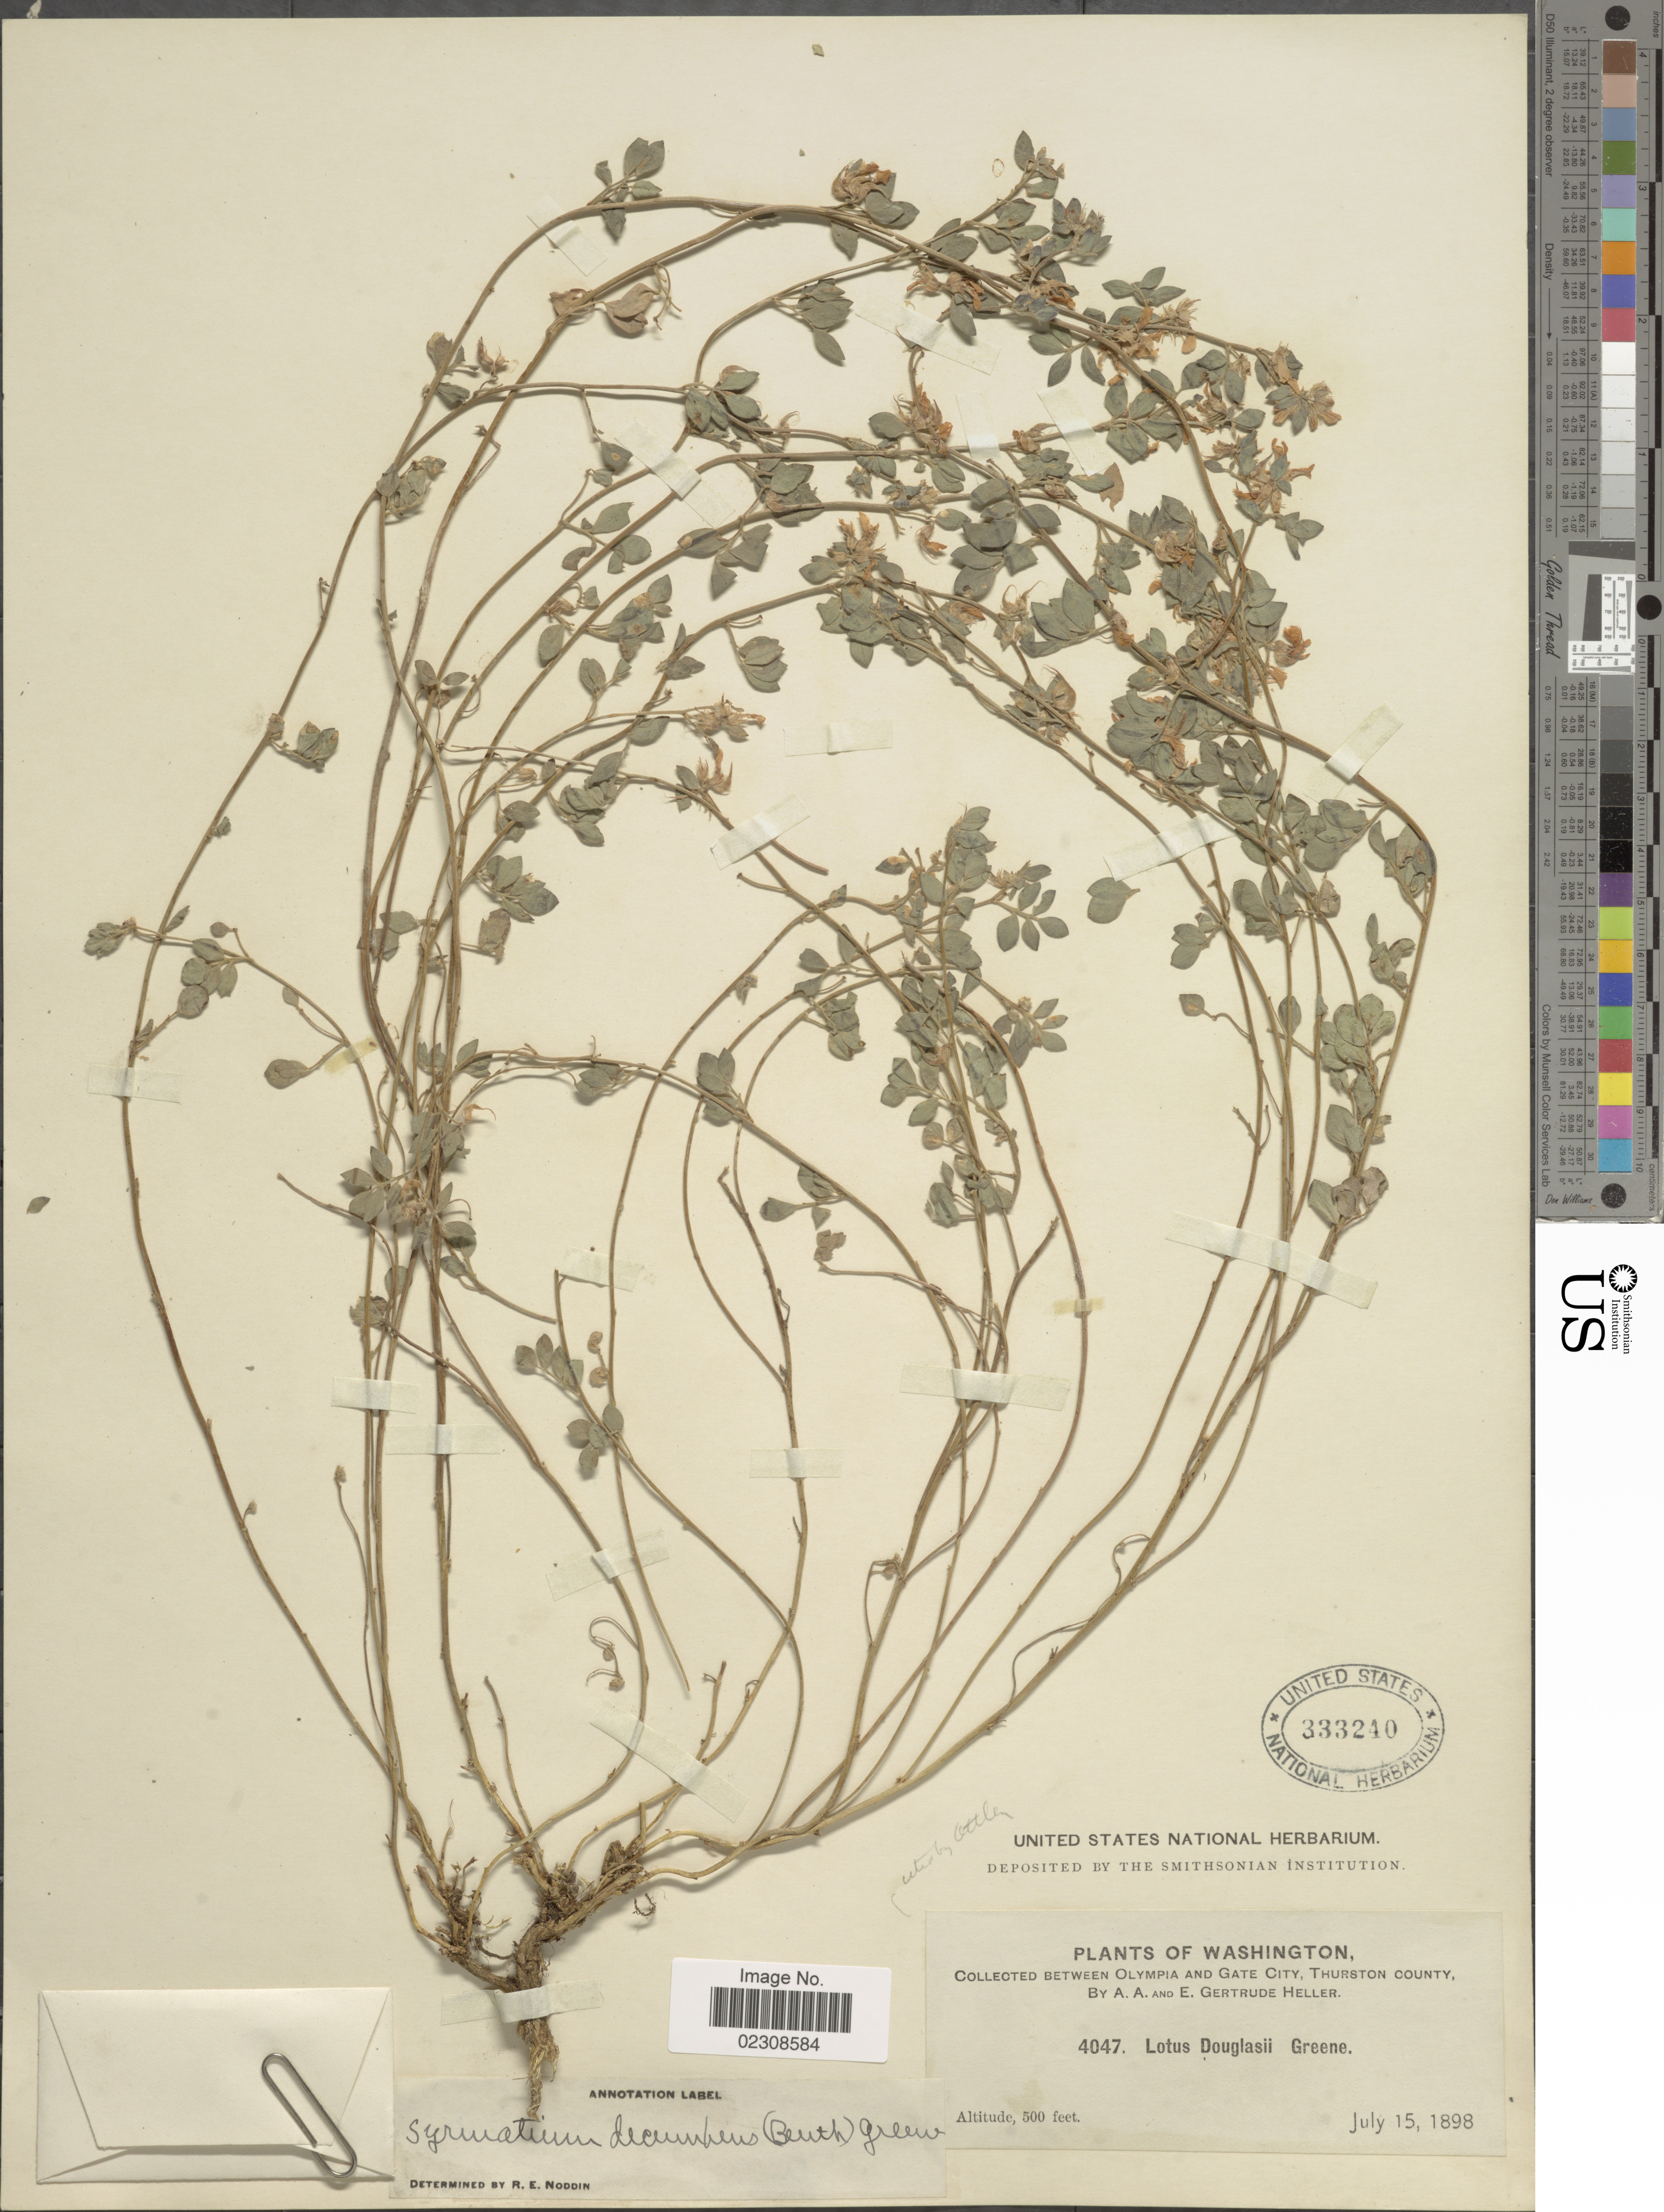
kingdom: Plantae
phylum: Tracheophyta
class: Magnoliopsida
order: Fabales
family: Fabaceae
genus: Syrmatium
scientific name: Syrmatium decumbens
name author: (Benth.) Greene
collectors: A. A. Heller & E. G. Heller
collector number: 4047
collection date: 1898-07-15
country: United States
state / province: Washington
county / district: Thurston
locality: Between Olympia and Gate City, Thurston county.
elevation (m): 152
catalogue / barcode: US 333240